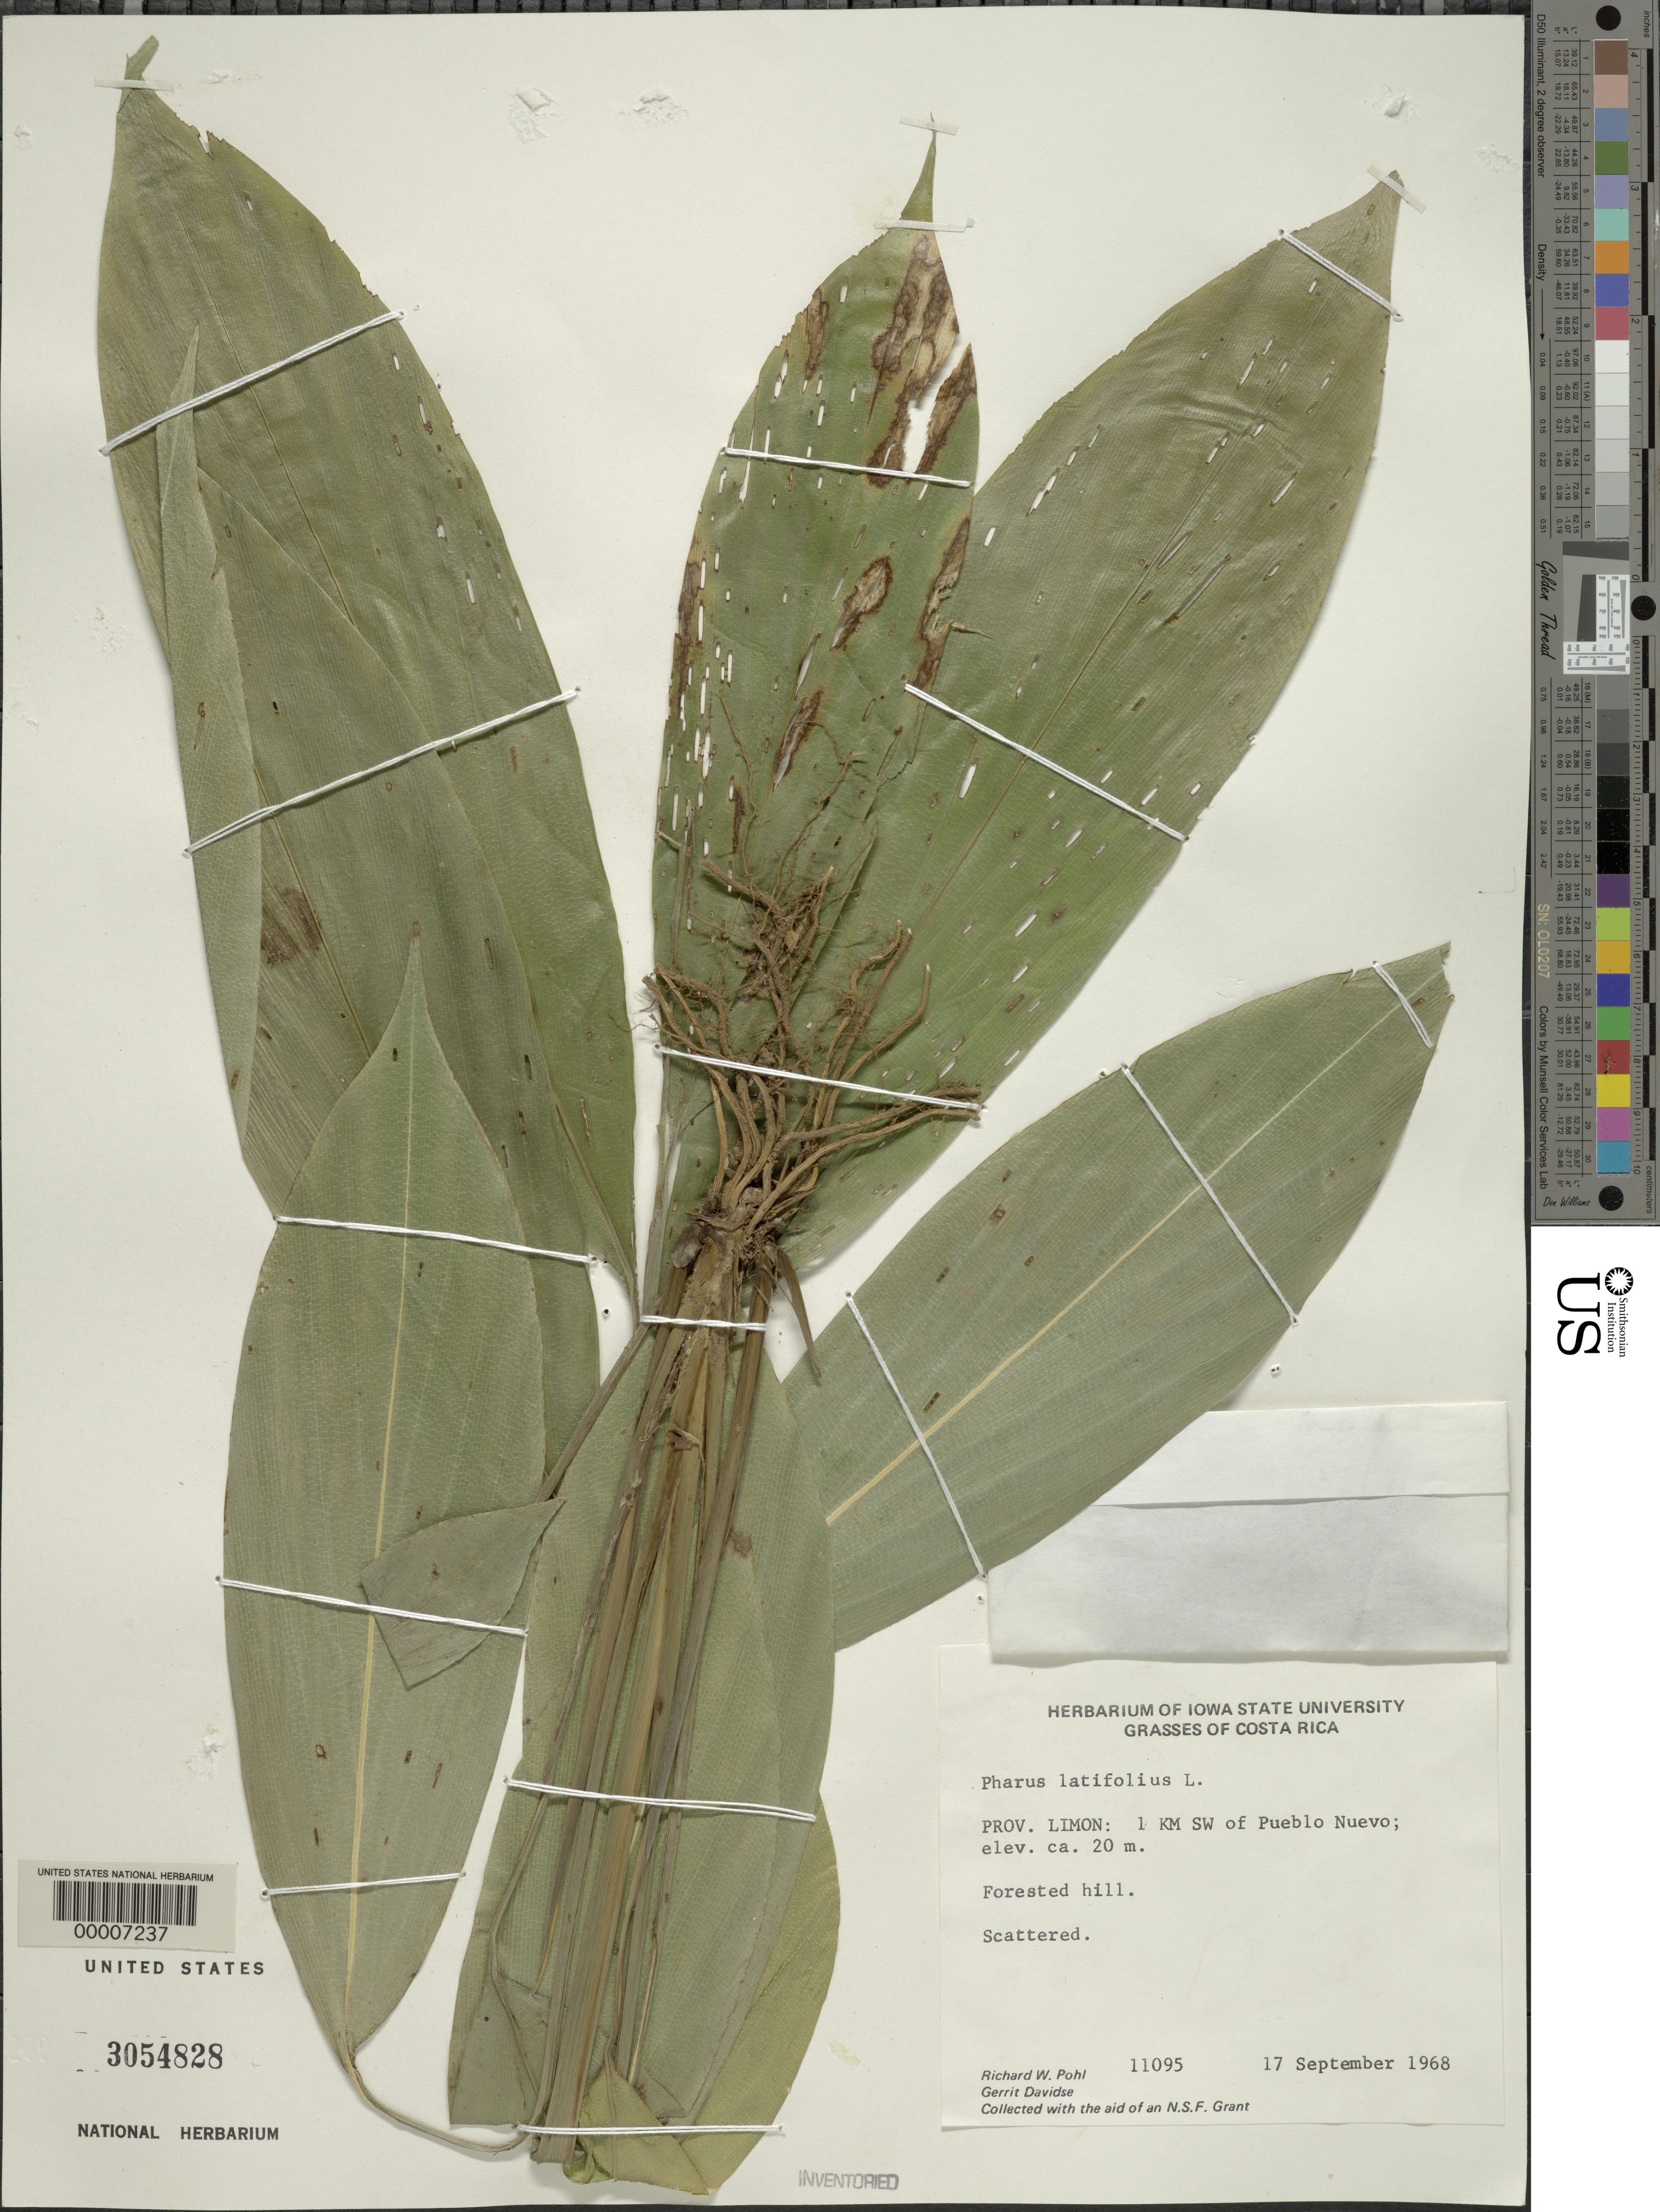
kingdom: Plantae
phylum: Tracheophyta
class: Liliopsida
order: Poales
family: Poaceae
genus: Pharus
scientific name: Pharus latifolius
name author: L.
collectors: R. W. Pohl & G. Davidse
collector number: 11095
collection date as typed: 17 Sep 1968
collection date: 1968-09-17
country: Costa Rica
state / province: Limón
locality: Pueblo nurvo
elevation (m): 20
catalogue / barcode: US 3054828